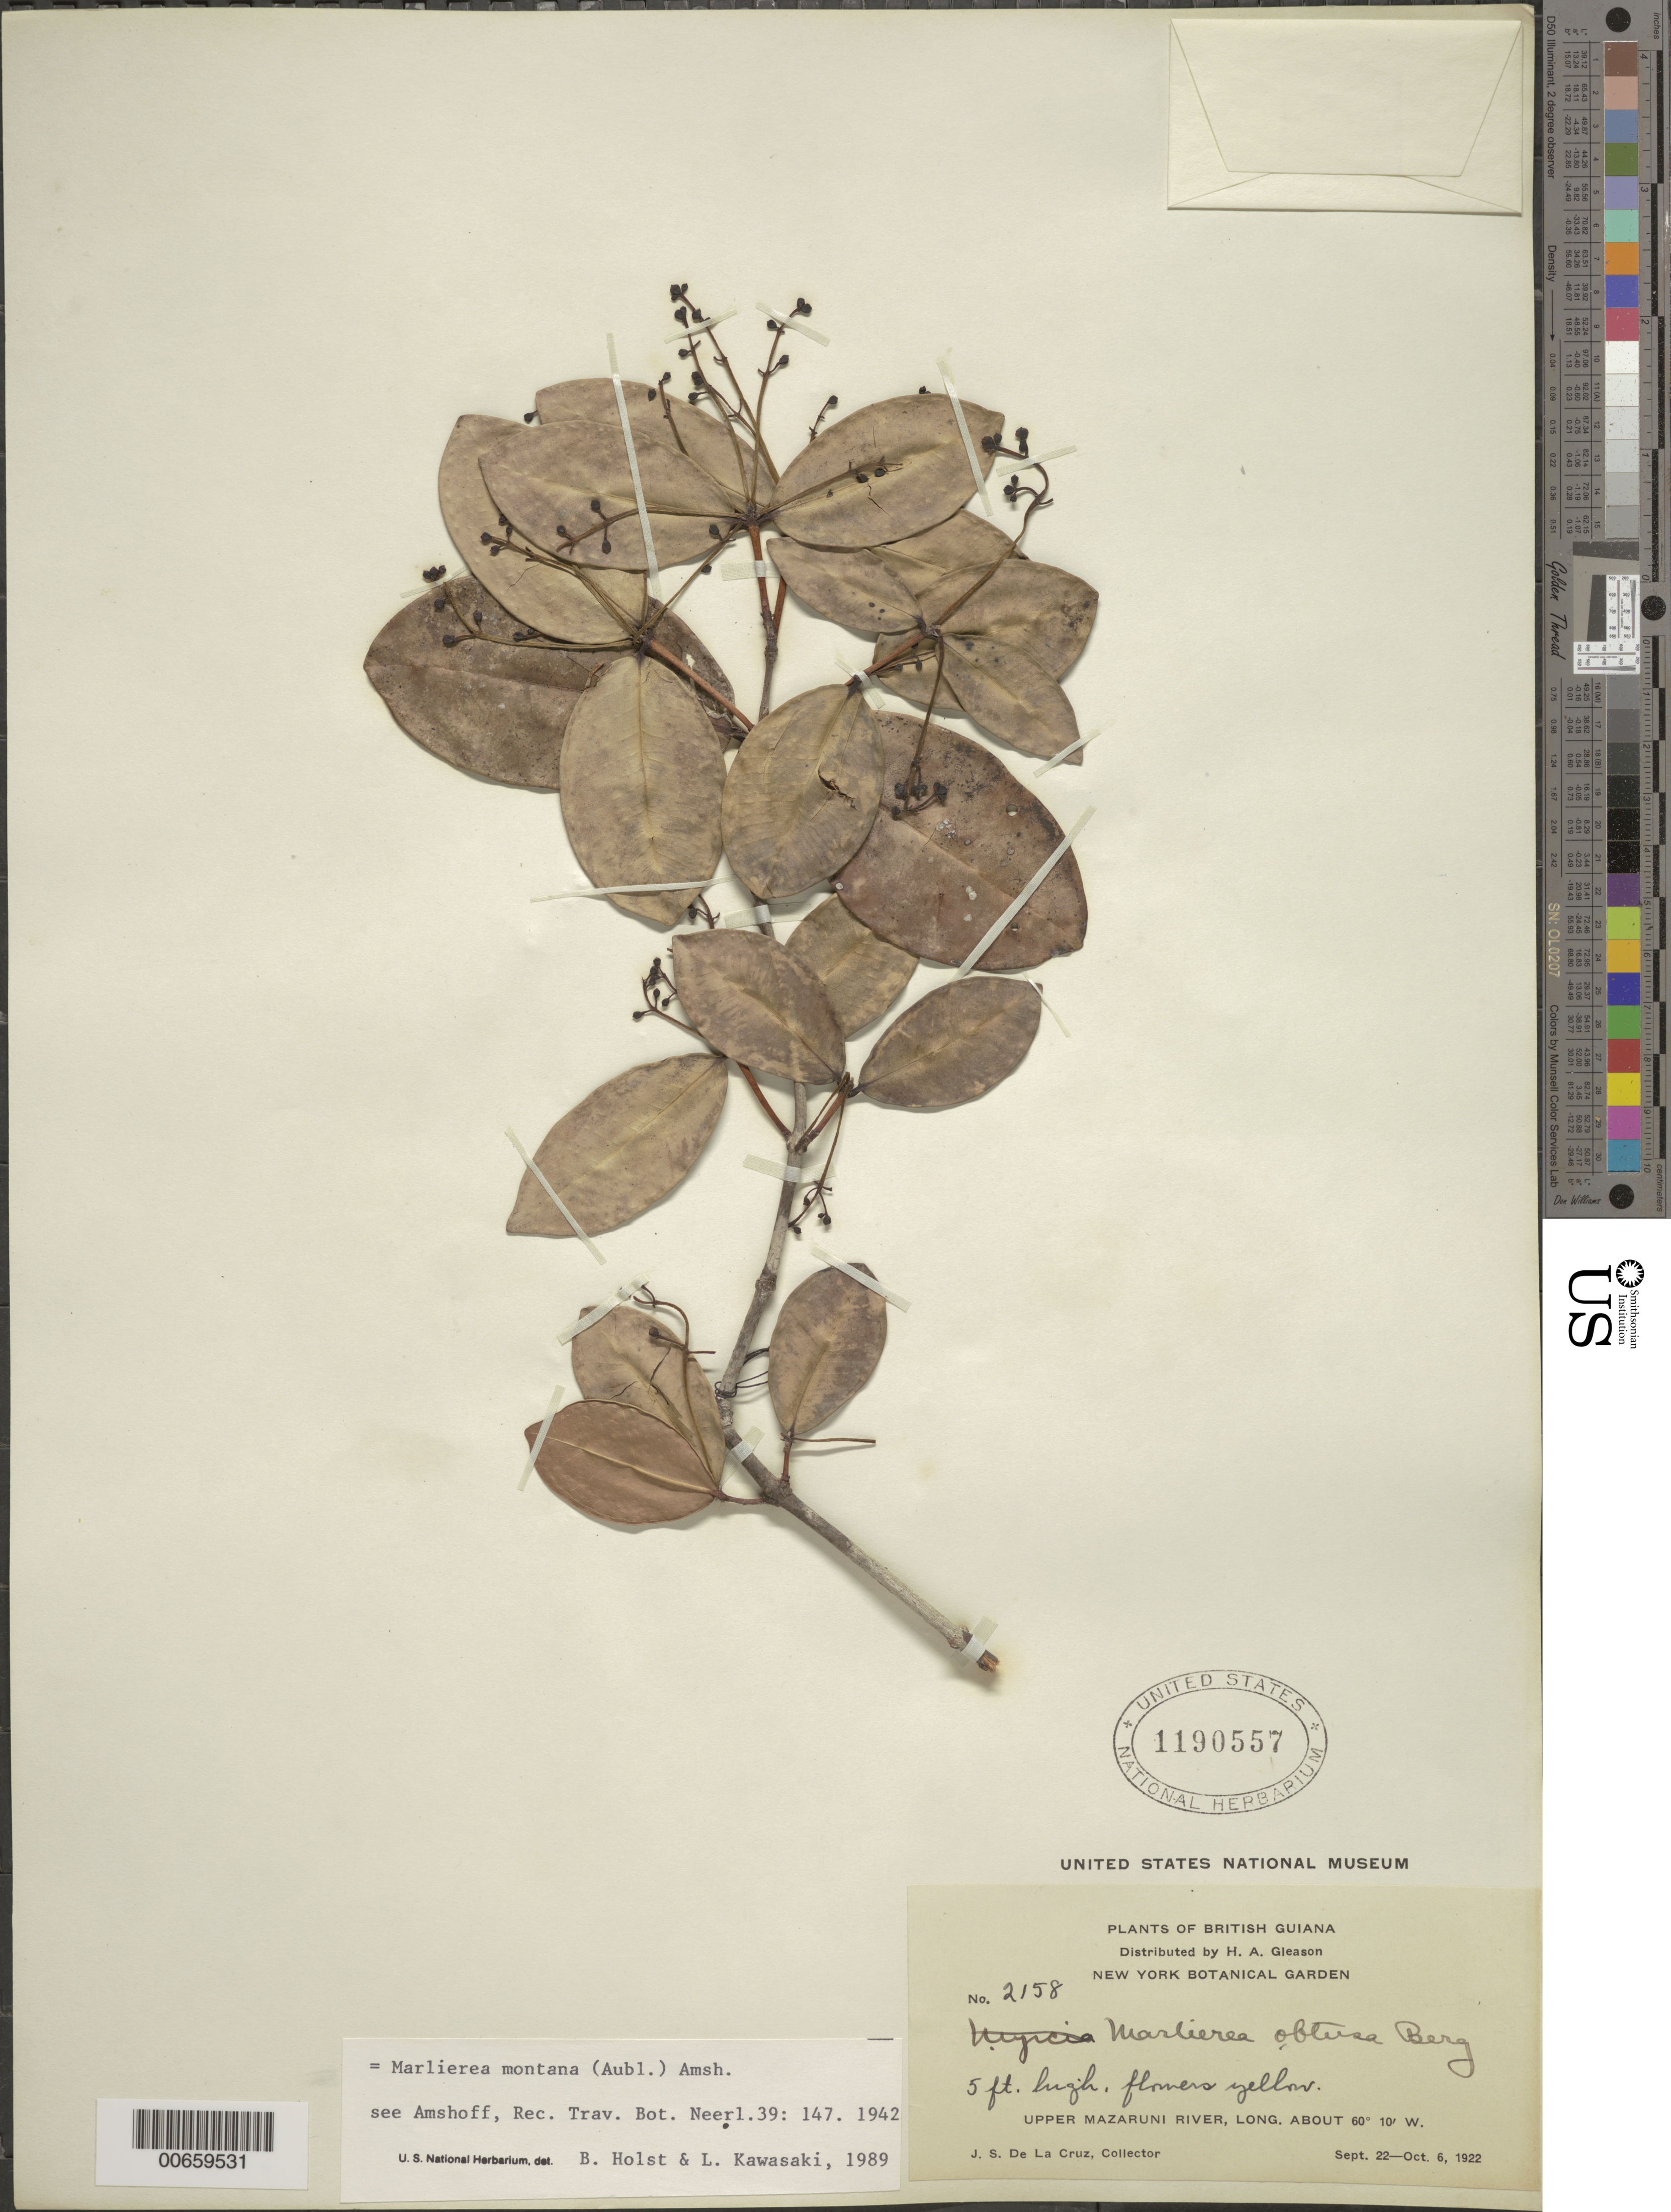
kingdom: Plantae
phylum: Tracheophyta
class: Magnoliopsida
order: Myrtales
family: Myrtaceae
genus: Myrcia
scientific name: Myrcia neomontana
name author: E. Lucas & C.E. Wilson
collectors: J. S. de la Cruz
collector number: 2158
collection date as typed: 22-Sep-22 to 6-Oct-22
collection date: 1922-09-22/1922-10-06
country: Guyana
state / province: Cuyuni-Mazaruni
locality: Upper Mazaruni R.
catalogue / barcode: US 1190557